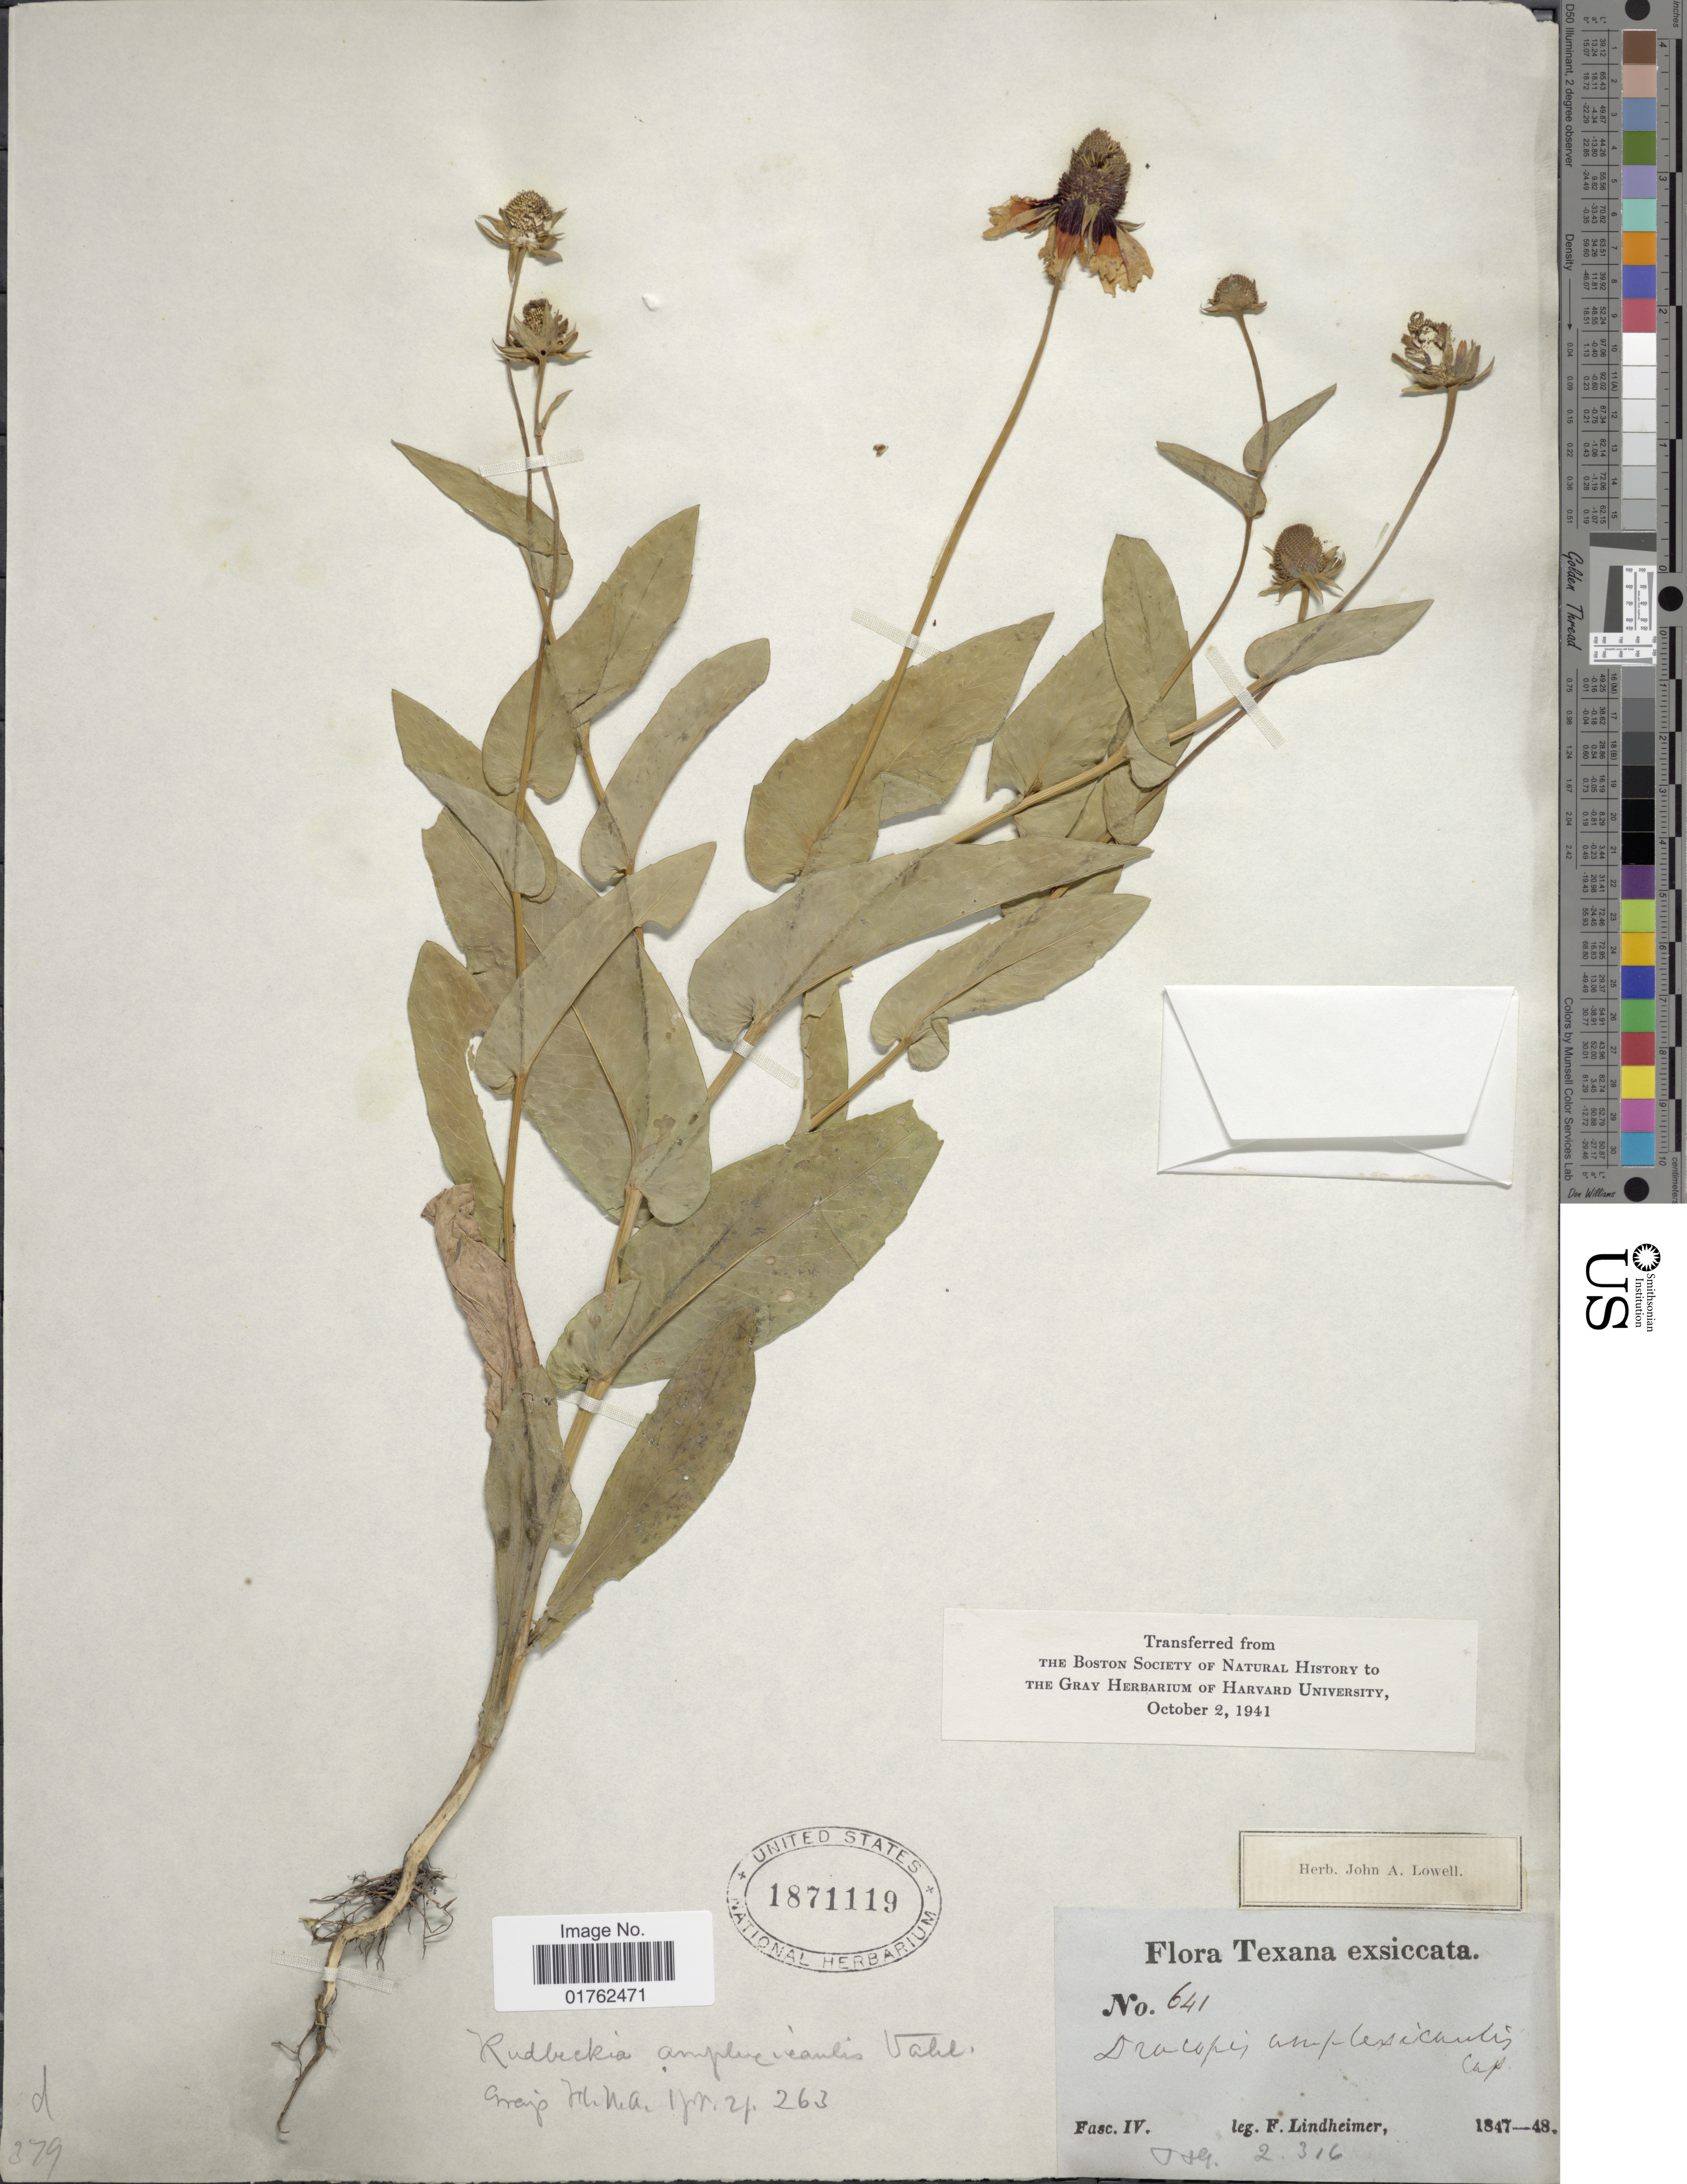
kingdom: Plantae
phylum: Tracheophyta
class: Magnoliopsida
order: Asterales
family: Asteraceae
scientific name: Dracopis amplexicaulis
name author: (Vahl) Cass.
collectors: F. Lindheimer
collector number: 641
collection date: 1847/1848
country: United States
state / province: Texas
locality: Fasc. IV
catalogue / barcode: US 1871119